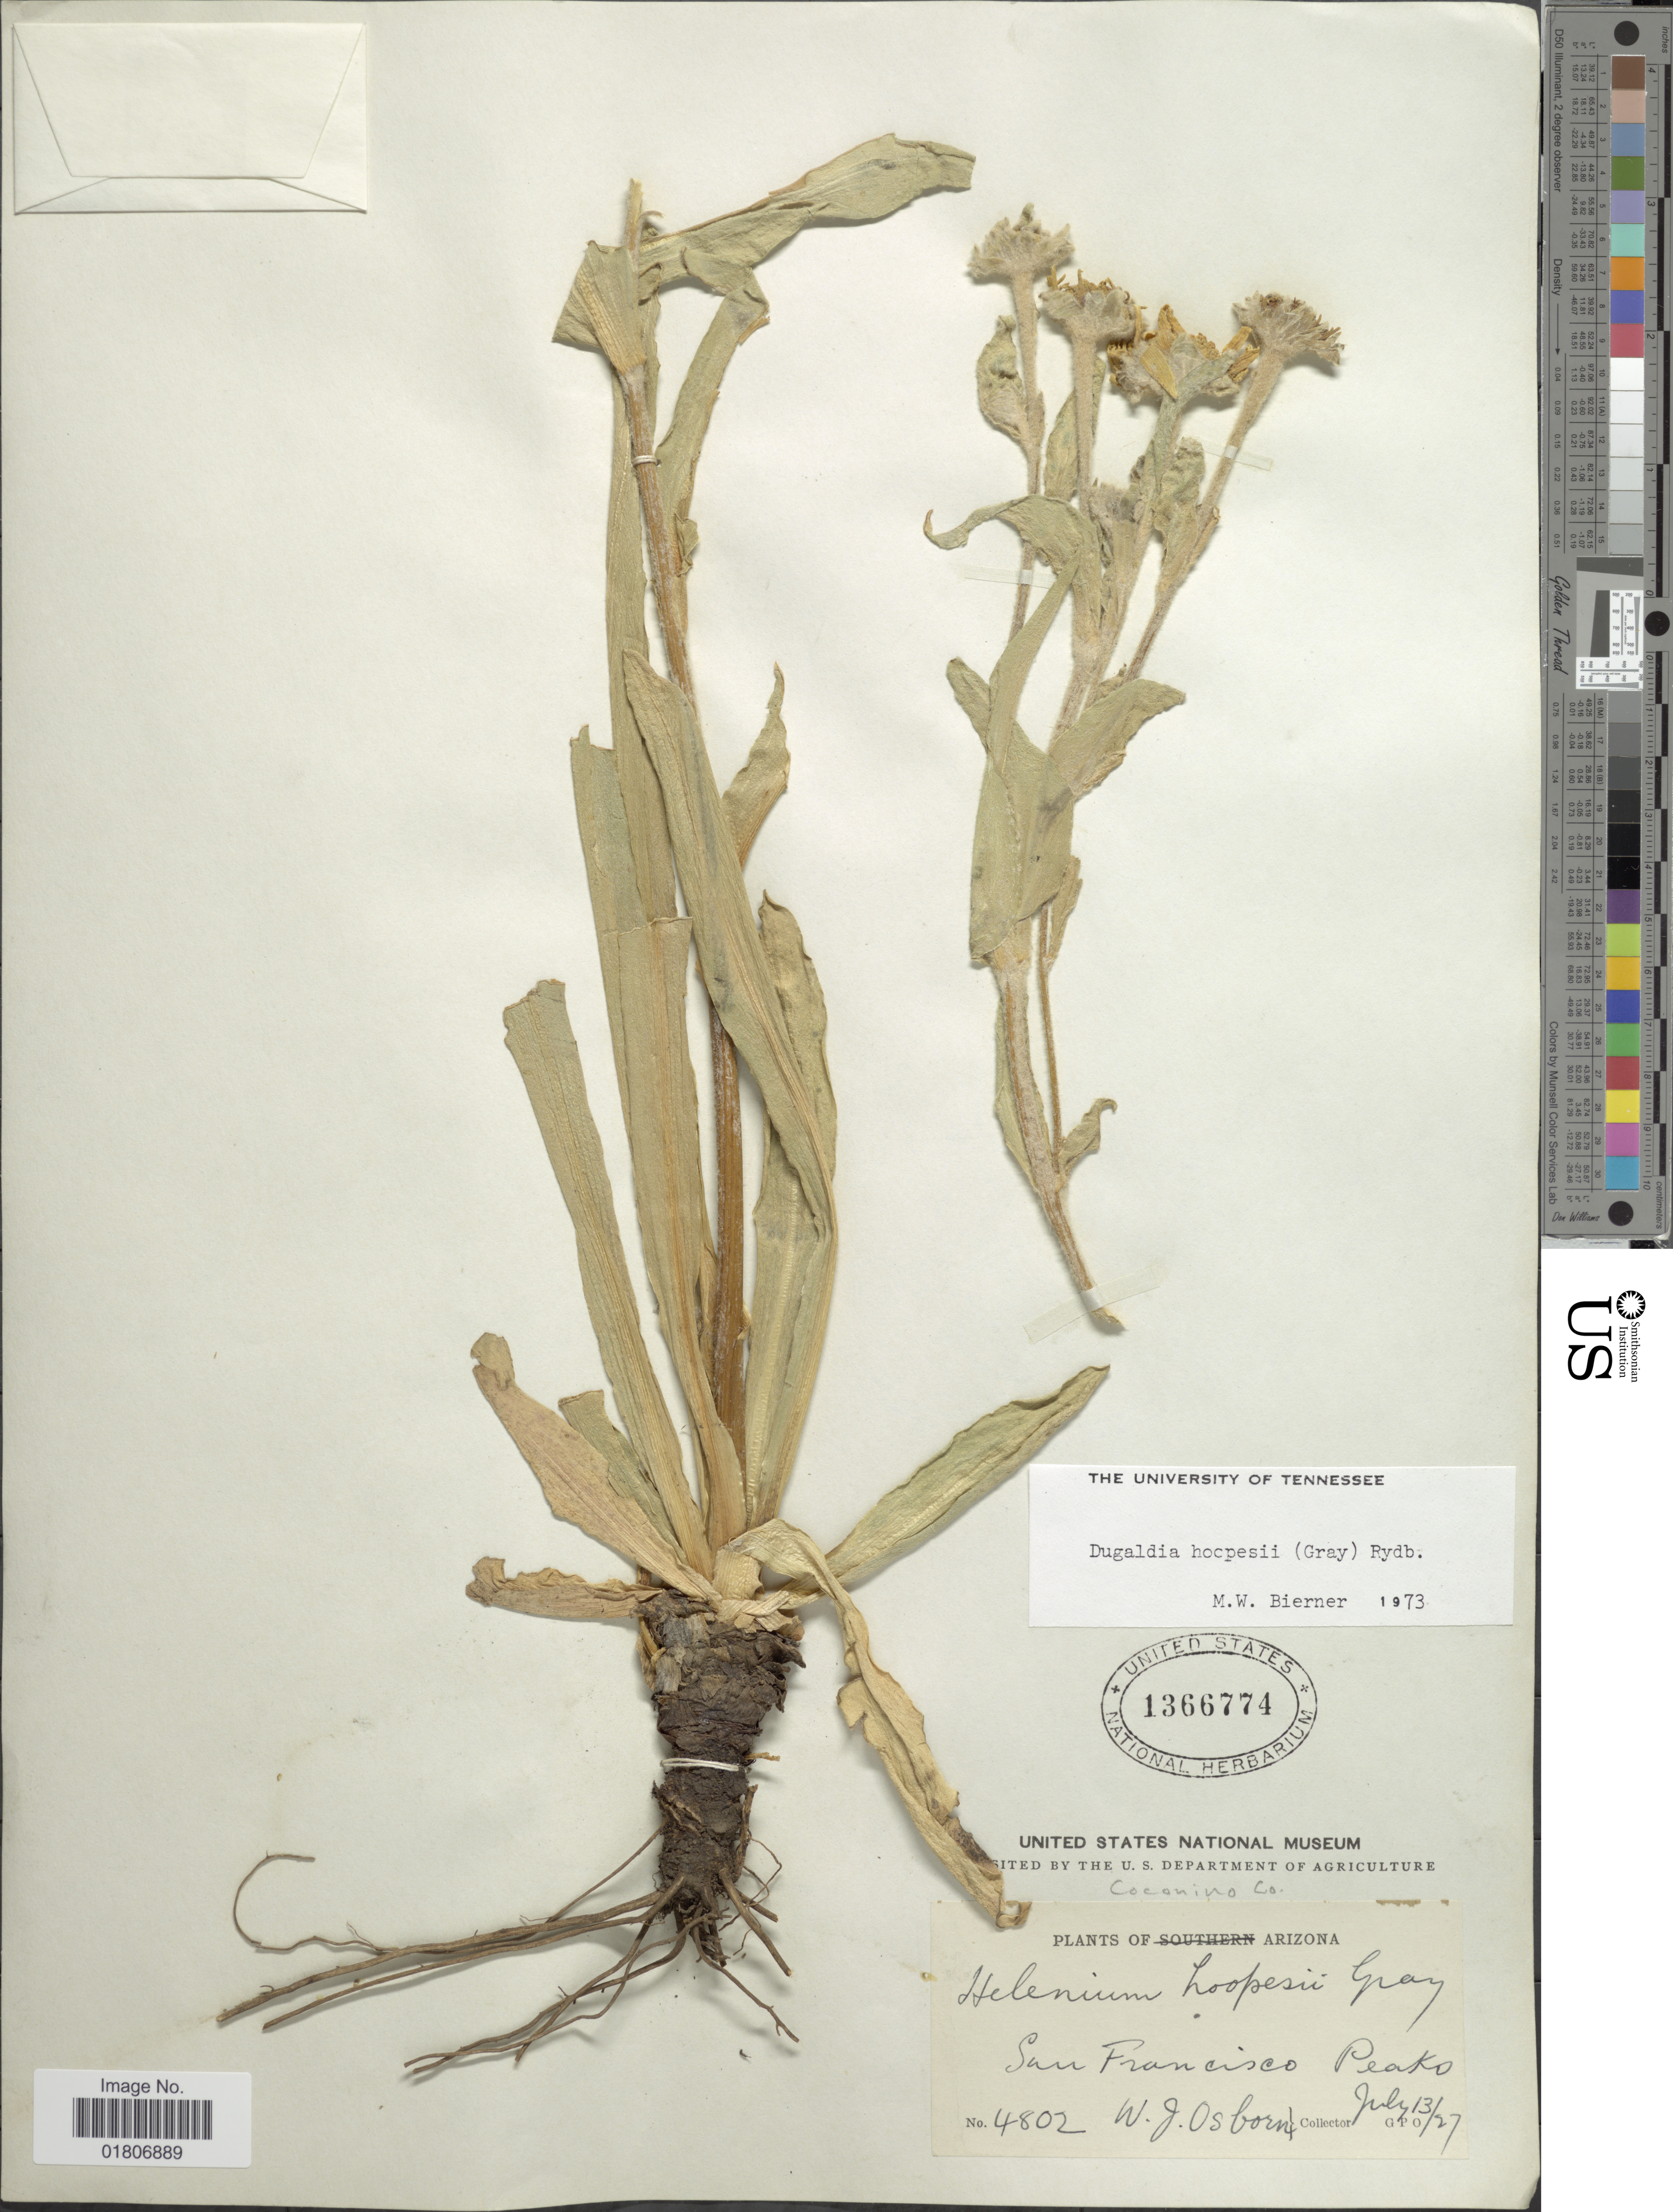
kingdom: Plantae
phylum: Tracheophyta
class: Magnoliopsida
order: Asterales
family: Asteraceae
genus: Dugaldia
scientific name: Dugaldia hoopesii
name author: (A. Gray) Rydb.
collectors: W. Osborn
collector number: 4802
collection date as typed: Transcribed d/m/y: 13/7/27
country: United States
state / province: Arizona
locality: Coconino Co. San Francisco Peaks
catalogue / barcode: US 1366774